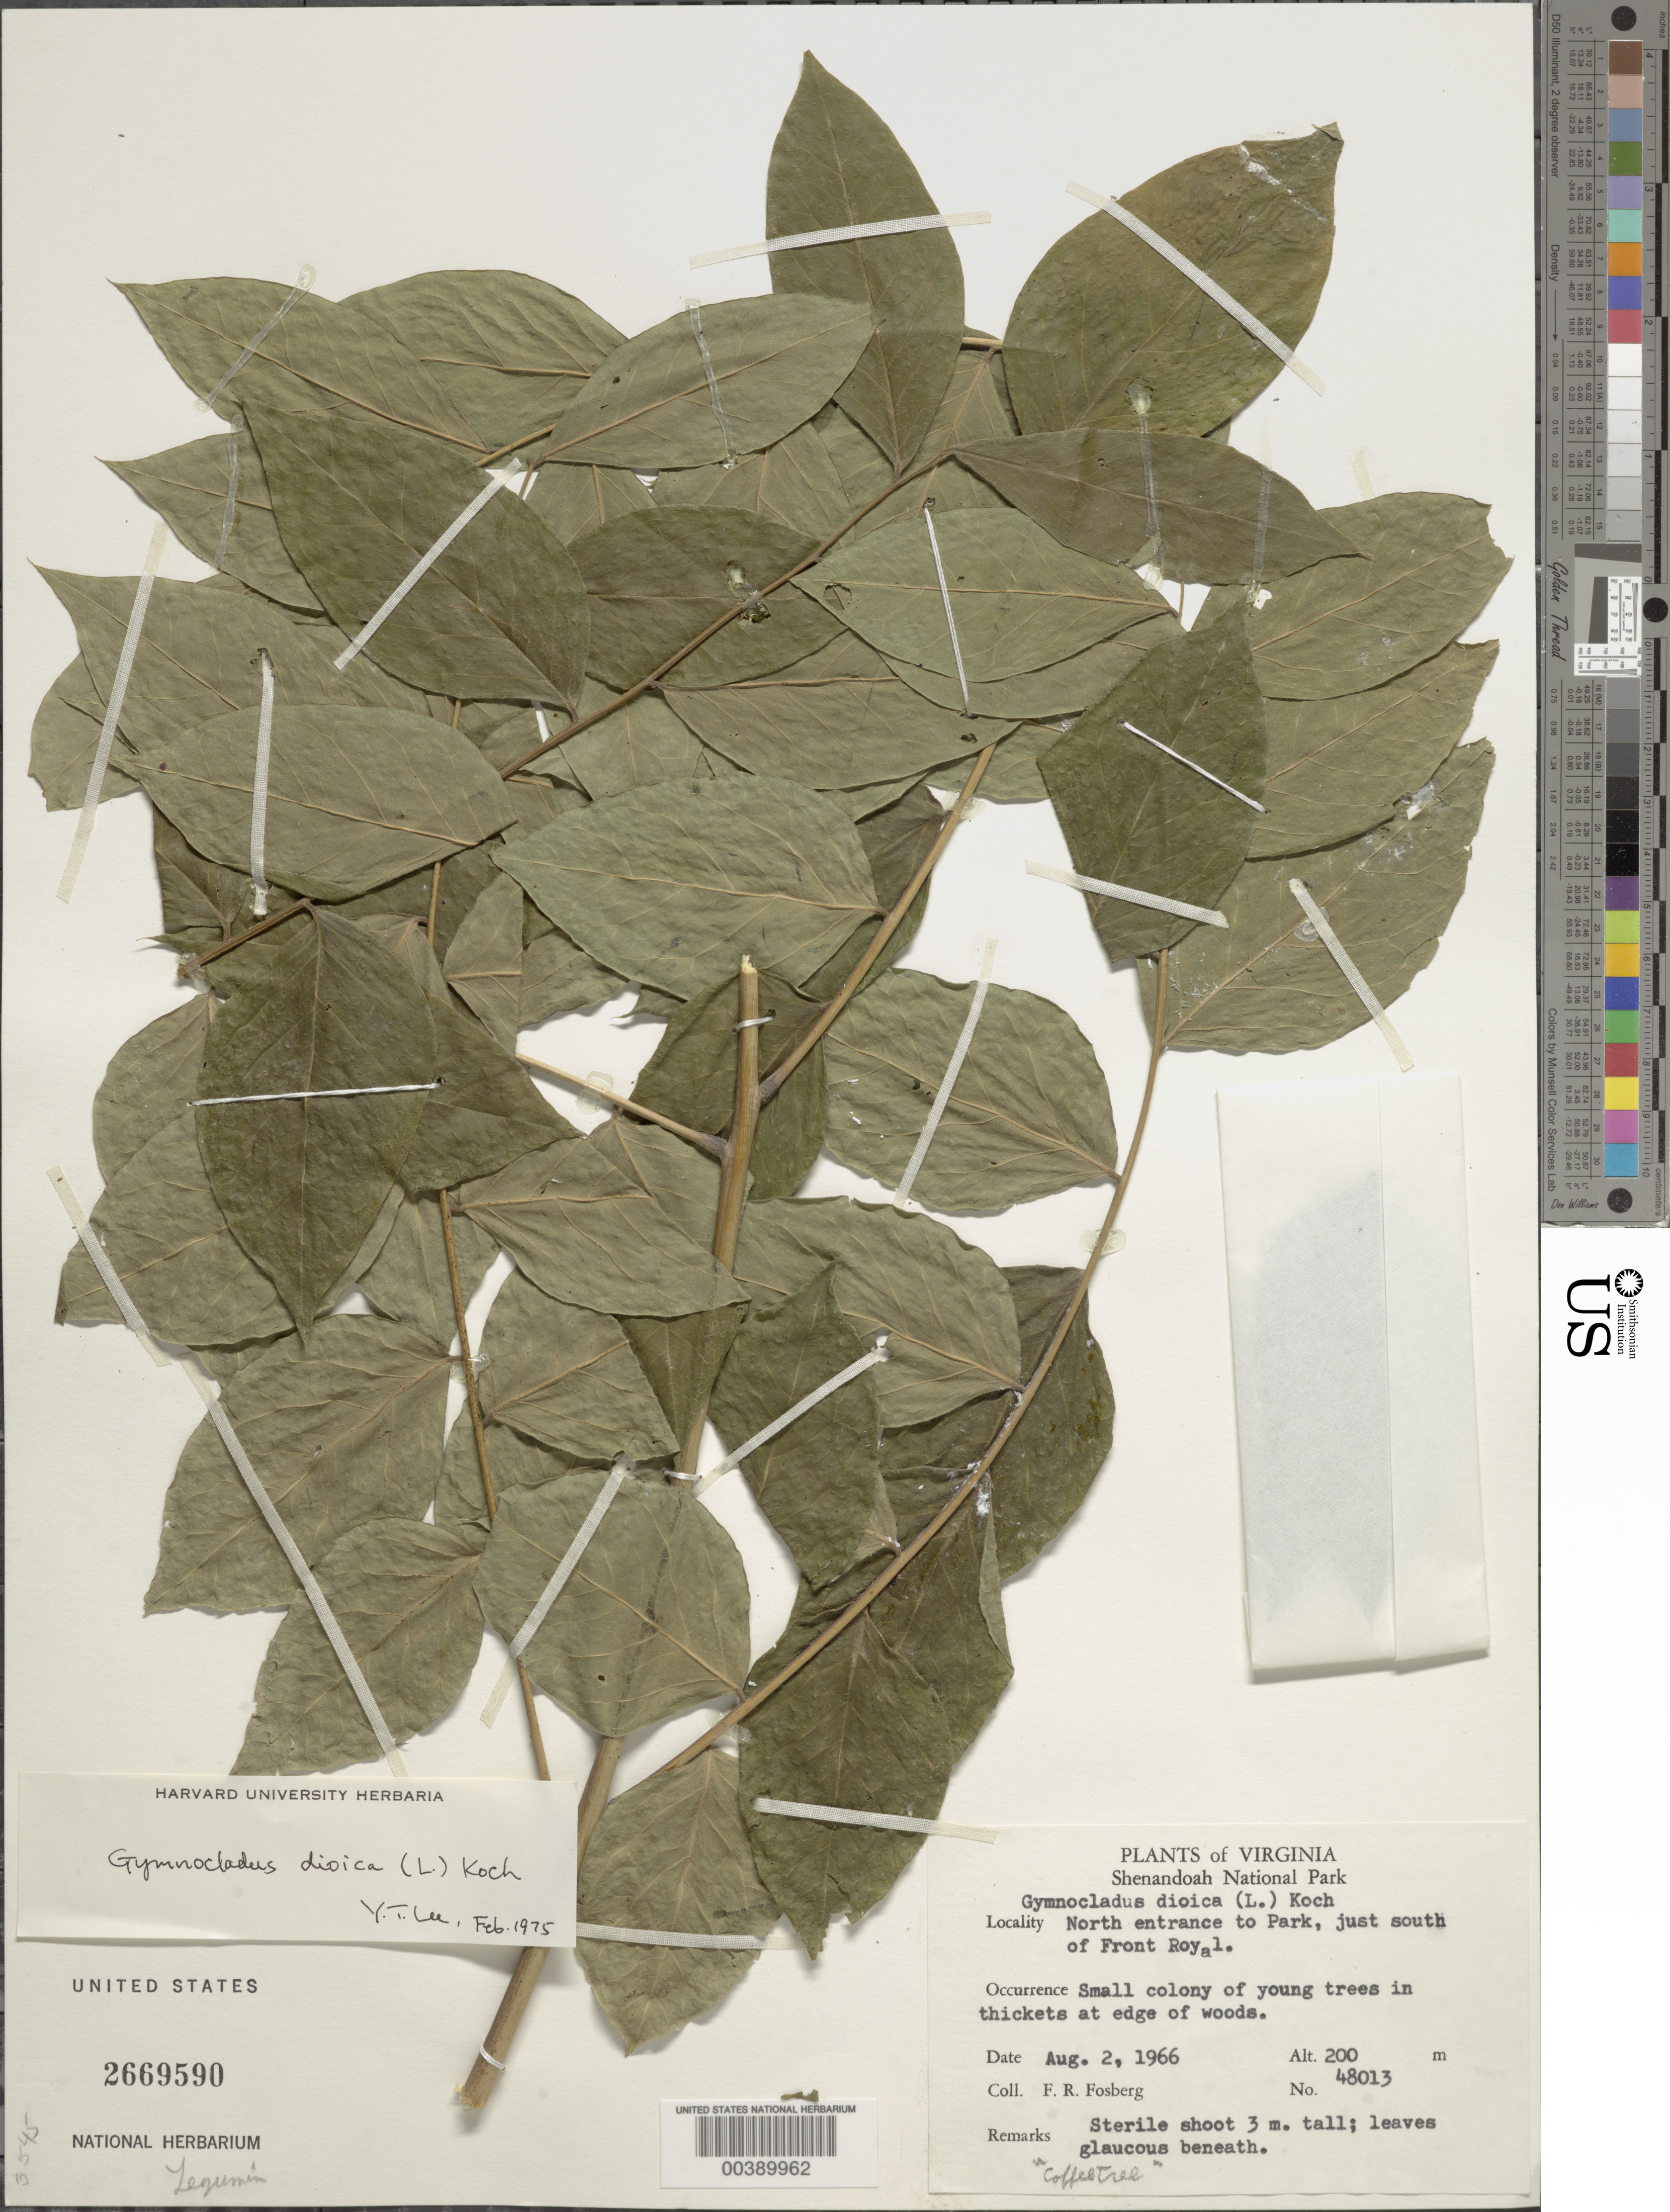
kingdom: Plantae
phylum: Tracheophyta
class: Magnoliopsida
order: Fabales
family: Fabaceae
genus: Gymnocladus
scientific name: Gymnocladus dioicus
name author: (L.) K. Koch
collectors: F. R. Fosberg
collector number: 48013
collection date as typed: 02 Aug 1966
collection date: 1966-08-02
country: United States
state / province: Virginia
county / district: Warren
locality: N entrance to park, just S of Front Royal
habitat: In thickets at edge of woods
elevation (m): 200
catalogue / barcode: US 2669590